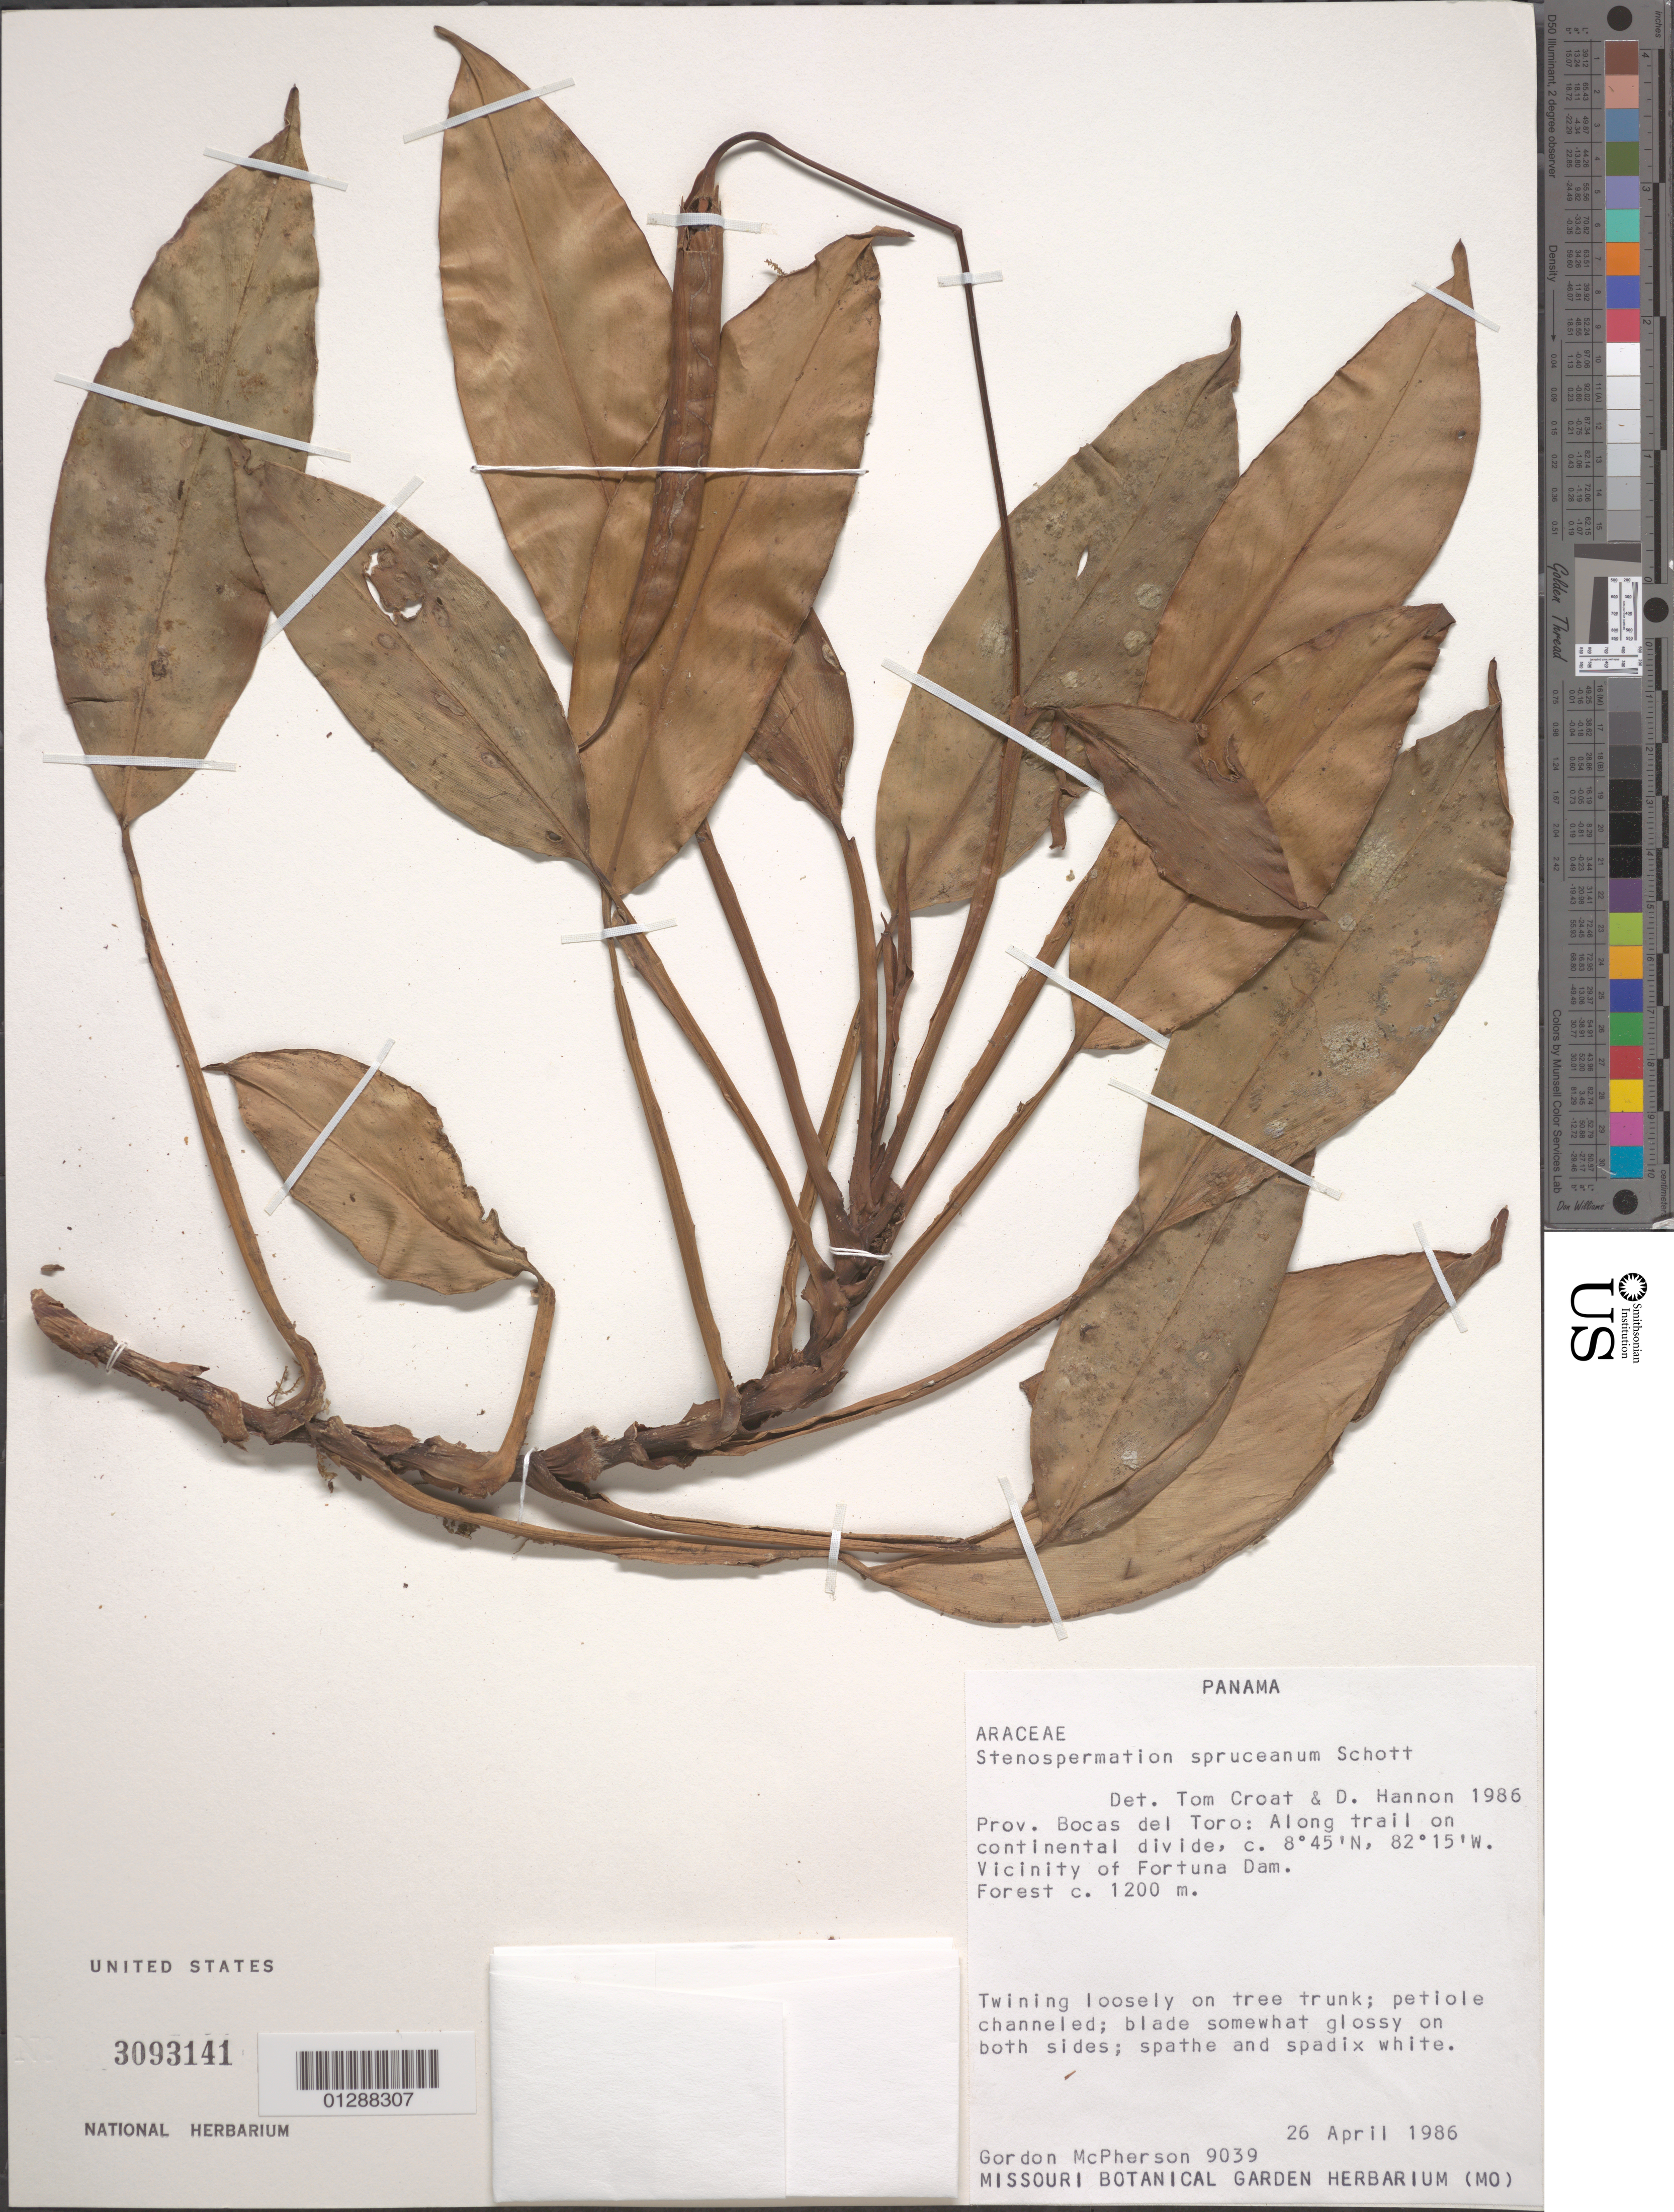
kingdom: Plantae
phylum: Tracheophyta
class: Liliopsida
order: Alismatales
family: Araceae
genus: Stenospermation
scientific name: Stenospermation spruceanum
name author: Schott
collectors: G. McPherson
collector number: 9039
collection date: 1986-04-26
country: Panama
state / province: Bocas del Toro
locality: Along trail on continental divide. Vicinity of Fortuna Dam.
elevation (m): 1200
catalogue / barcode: US 3093141